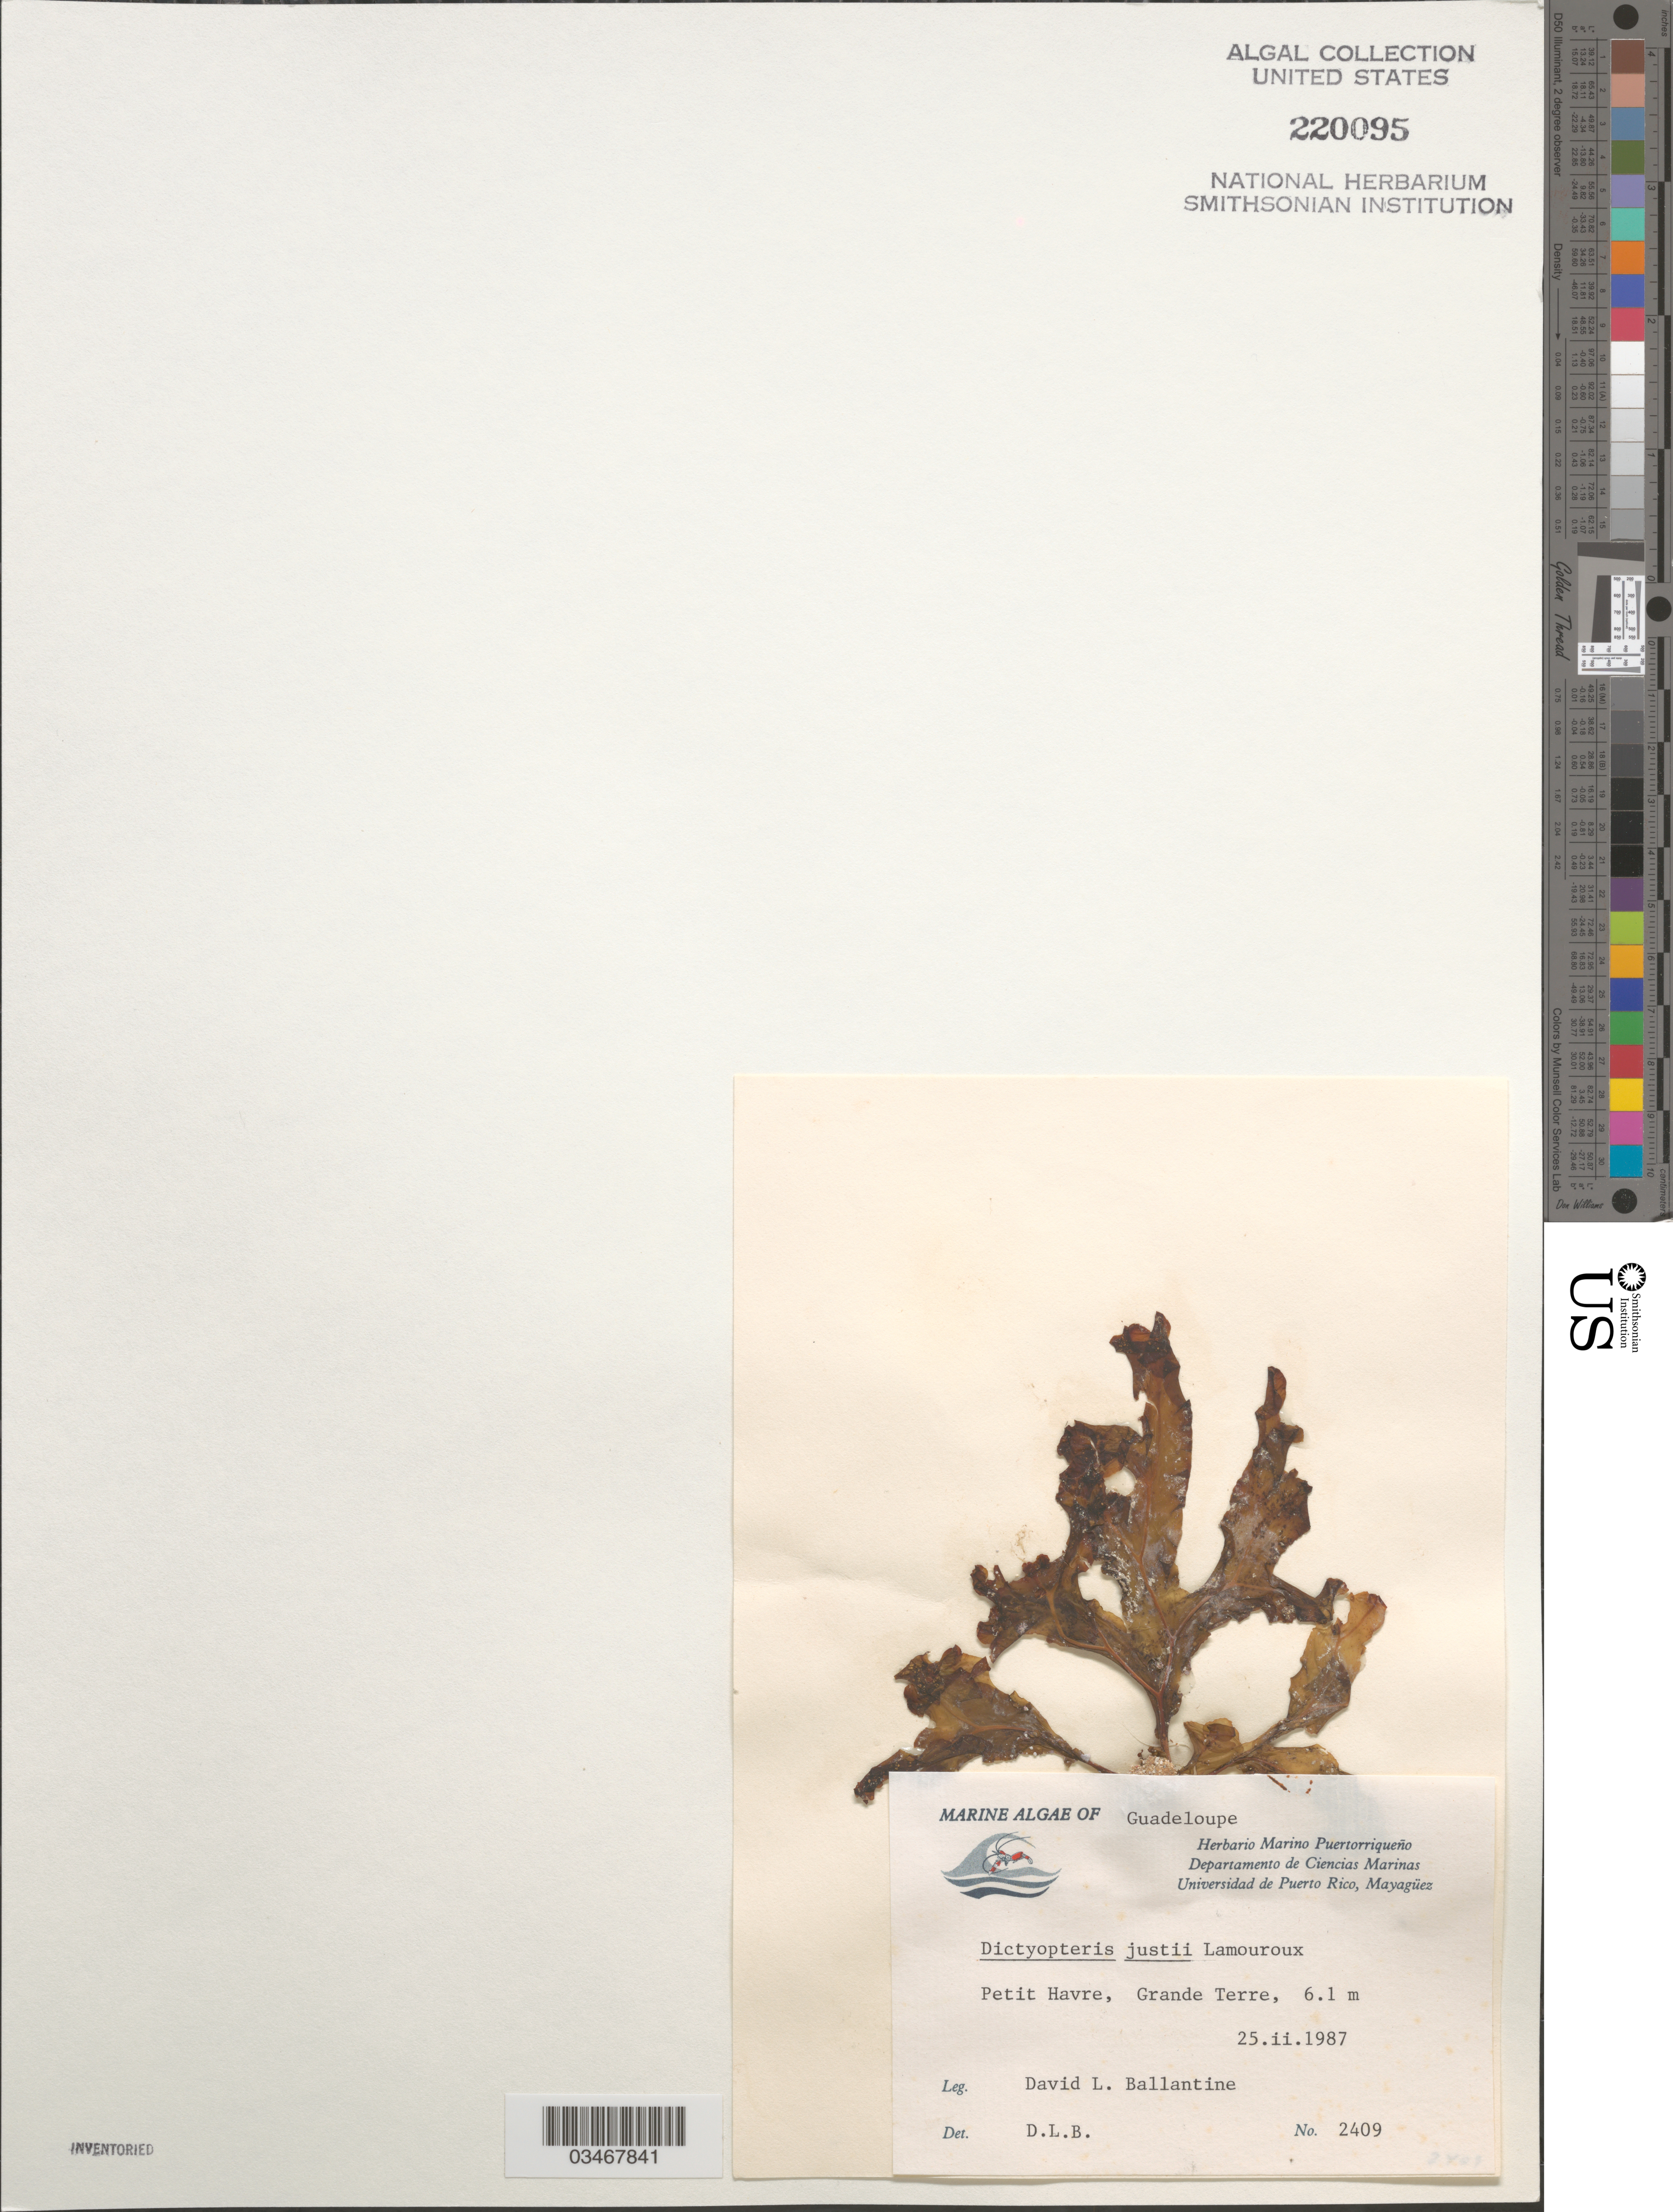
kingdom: Chromista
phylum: Ochrophyta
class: Phaeophyceae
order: Dictyotales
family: Dictyotaceae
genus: Dictyopteris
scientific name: Dictyopteris justii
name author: J.V.Lamouroux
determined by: Ballantine, D. L.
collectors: D.L. Ballantine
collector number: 2409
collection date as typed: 24 Aug 1987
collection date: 1987-02-25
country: Guadeloupe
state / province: Grande Terre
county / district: Petit Havre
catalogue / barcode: US 220095